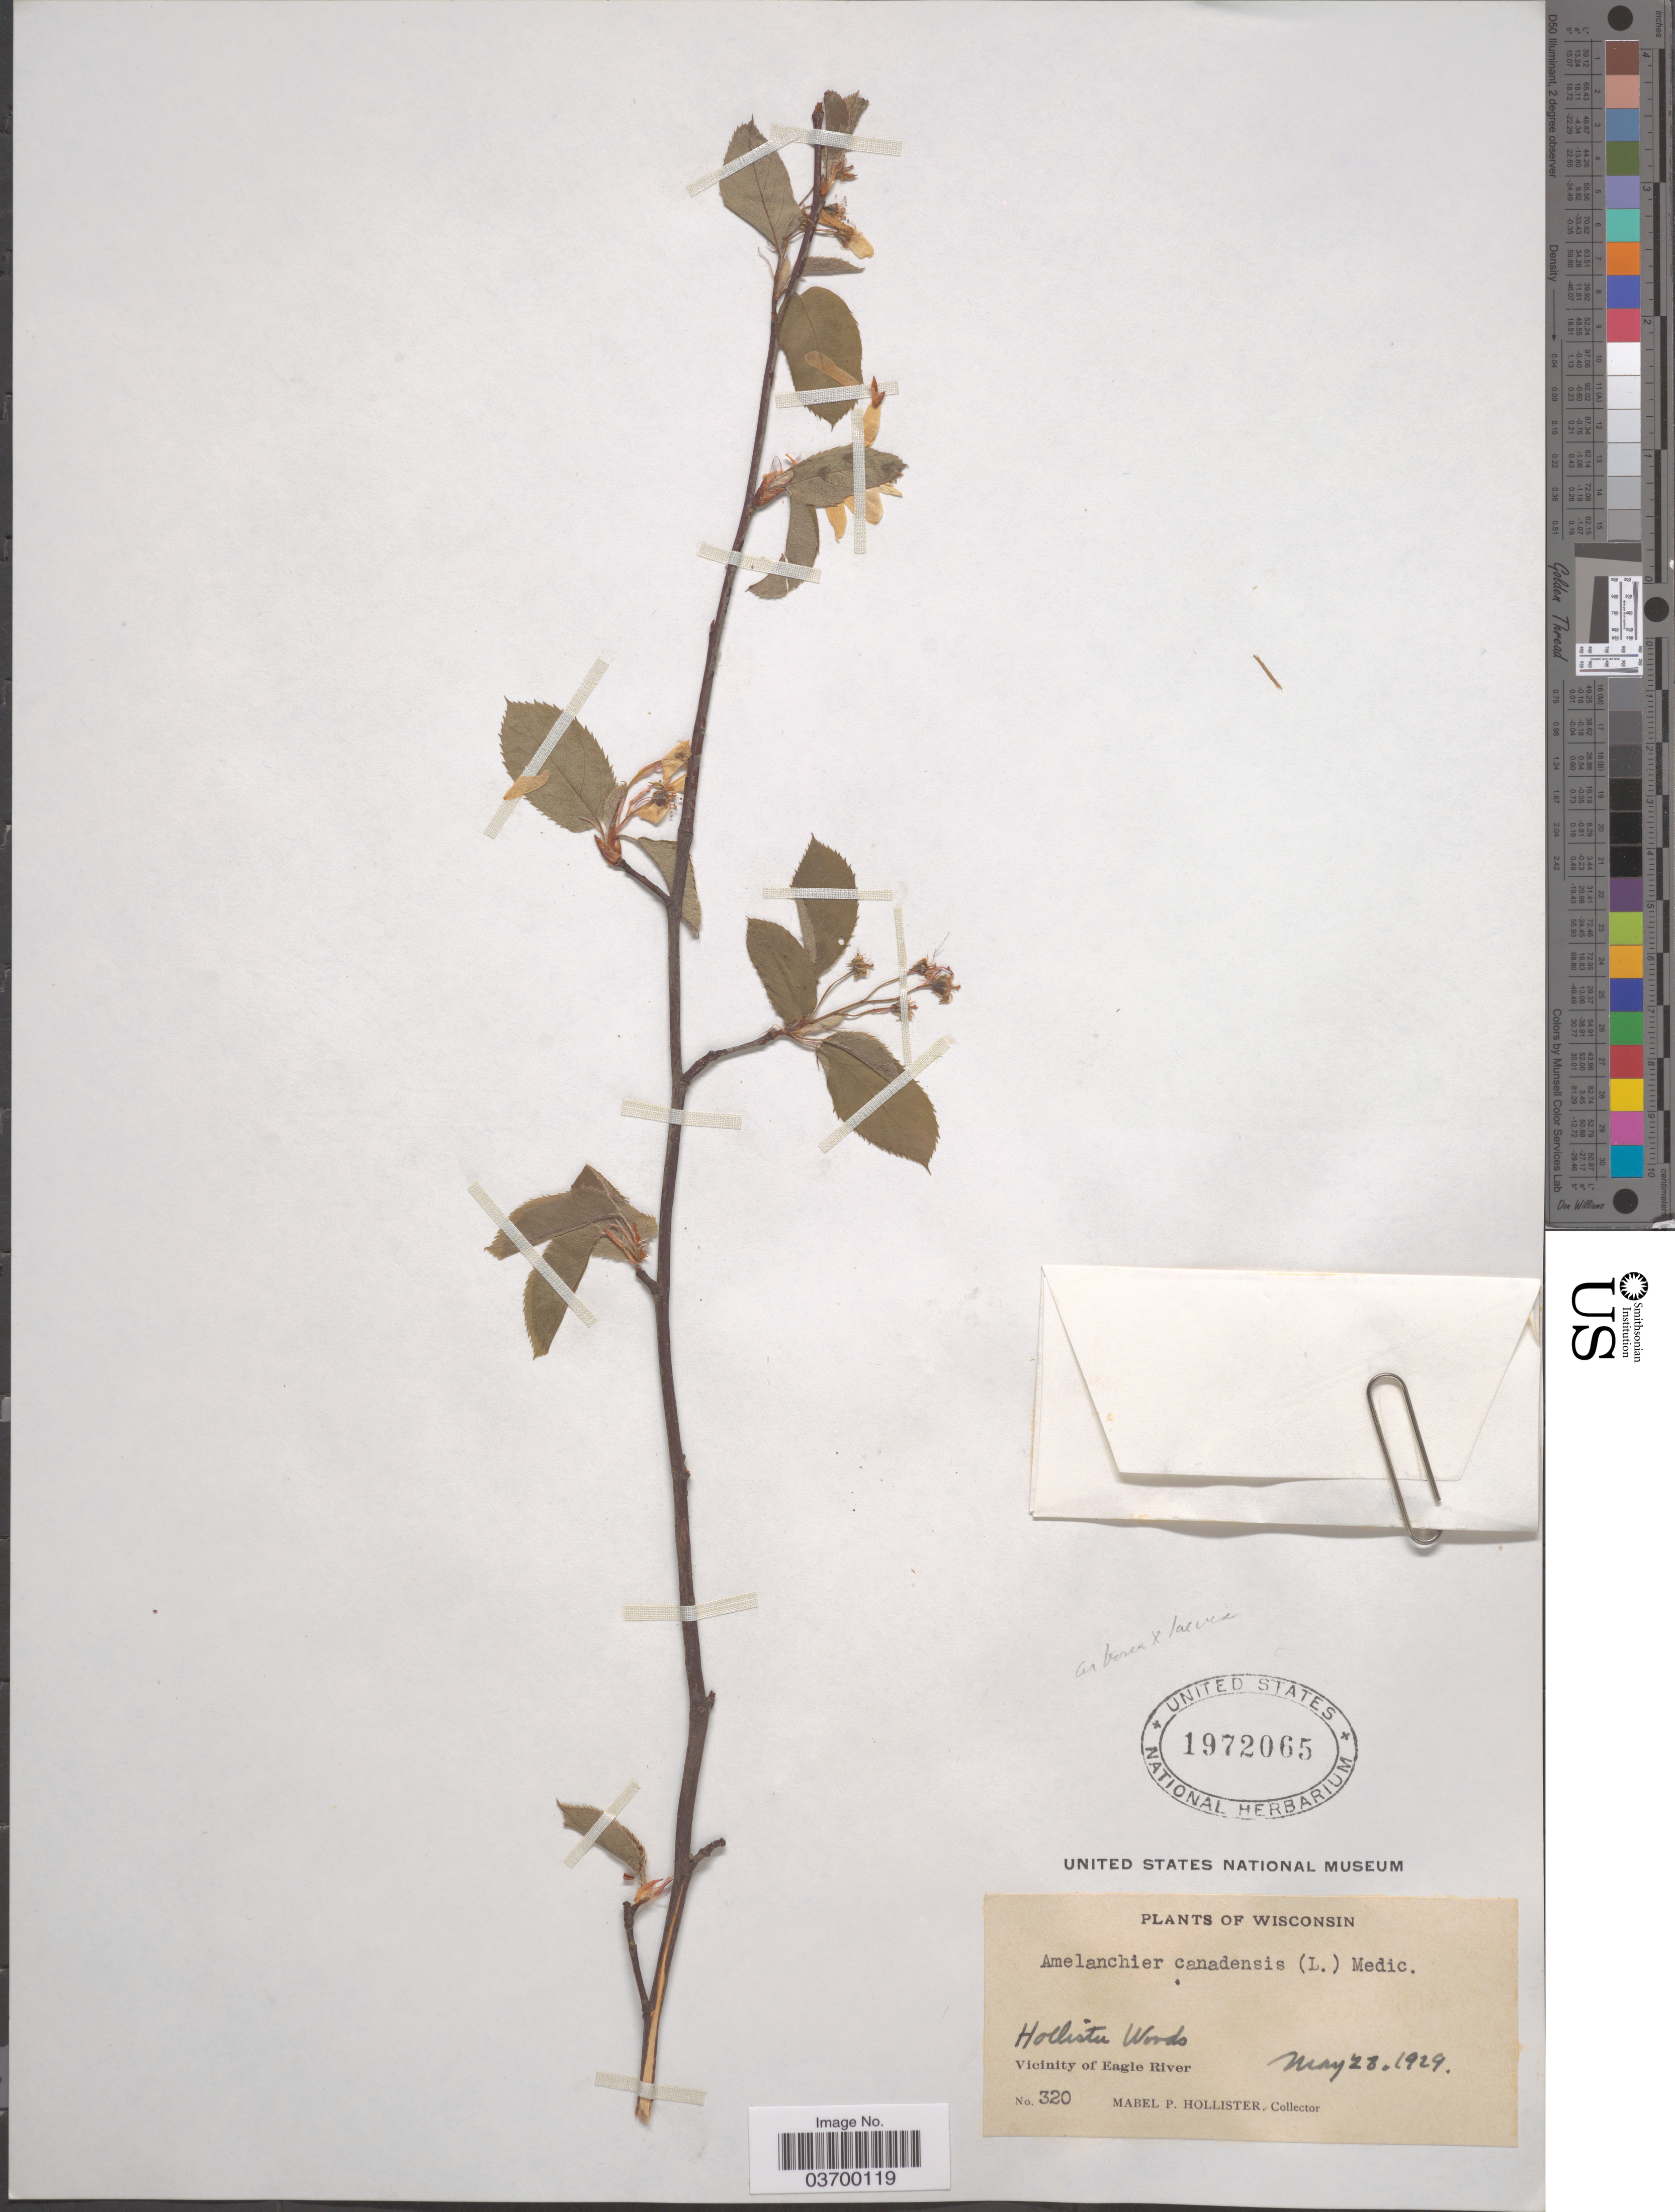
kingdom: Plantae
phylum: Tracheophyta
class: Magnoliopsida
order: Rosales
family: Rosaceae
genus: Amelanchier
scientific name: Amelanchier arborea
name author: (F. Michx.) Fernald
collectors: M. Hollister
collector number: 320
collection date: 1929-05-28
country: United States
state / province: Wisconsin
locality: Hollister Woods. Vicinity of Eagle River.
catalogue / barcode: US 1972065